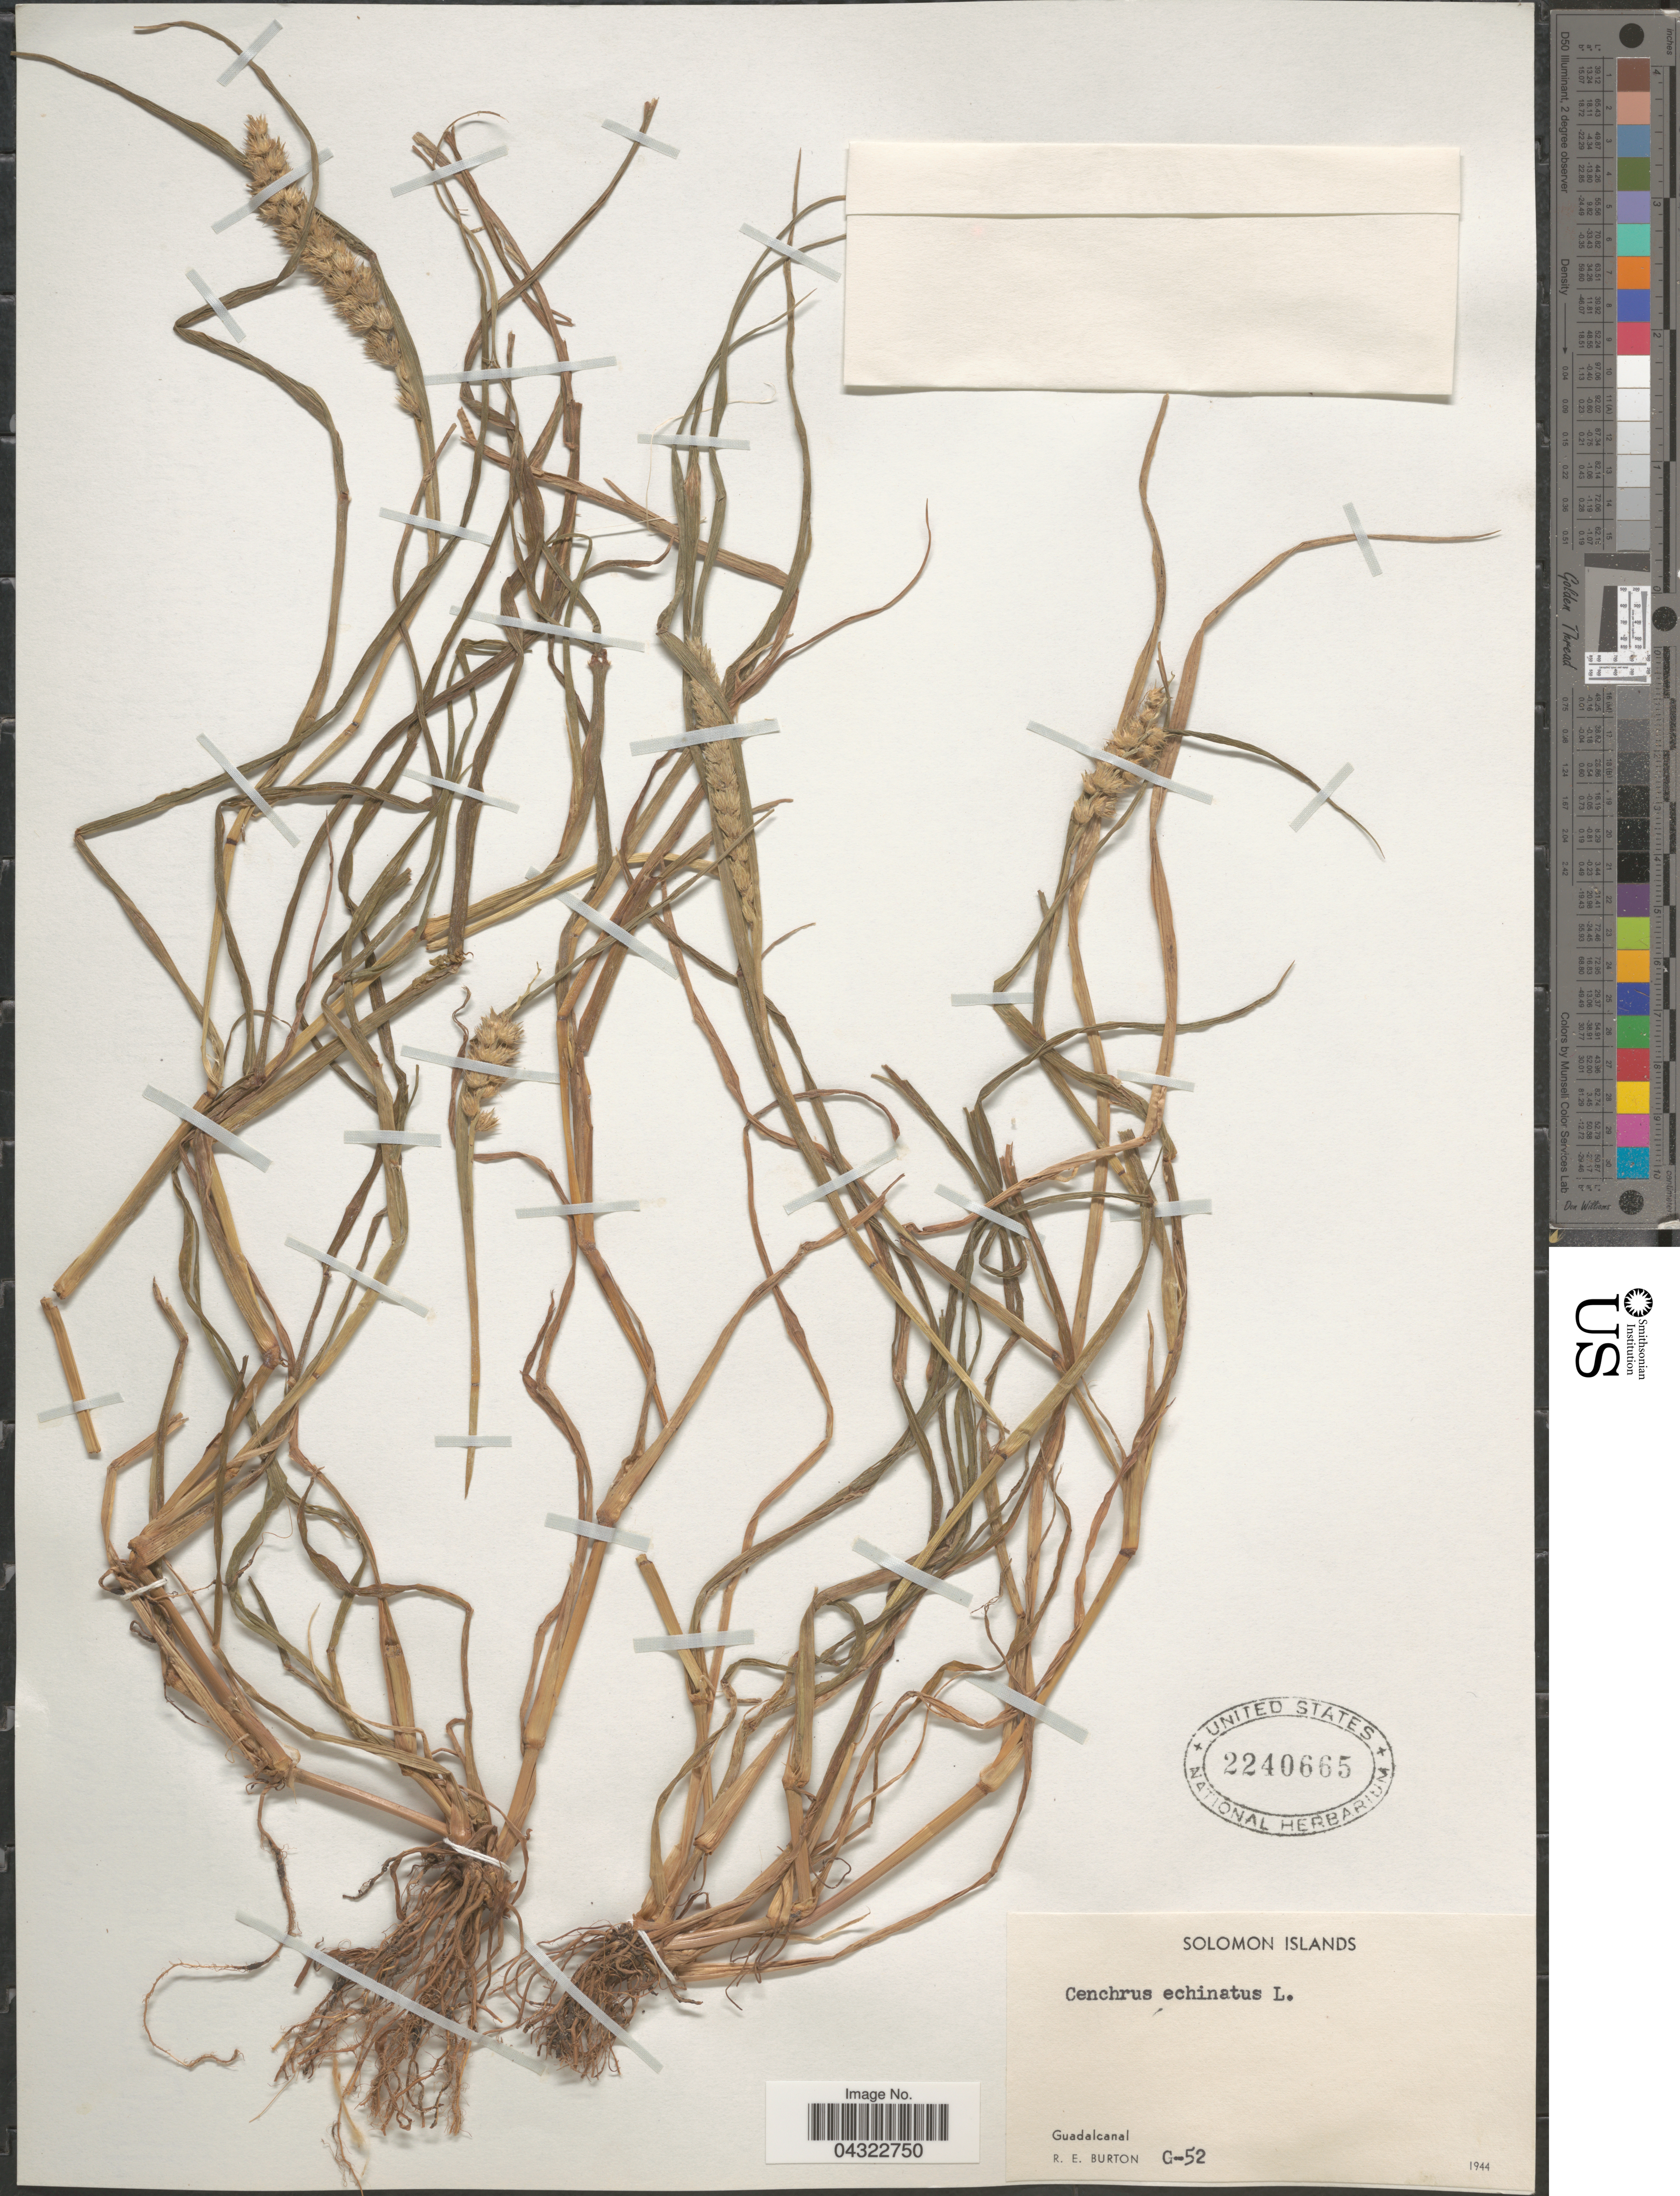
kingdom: Plantae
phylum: Tracheophyta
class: Liliopsida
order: Poales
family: Poaceae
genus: Cenchrus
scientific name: Cenchrus echinatus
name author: L.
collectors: R. Burton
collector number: G-52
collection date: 1944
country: Solomon Islands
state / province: Solomon Islands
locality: Guadalcanal.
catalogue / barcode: US 2240665